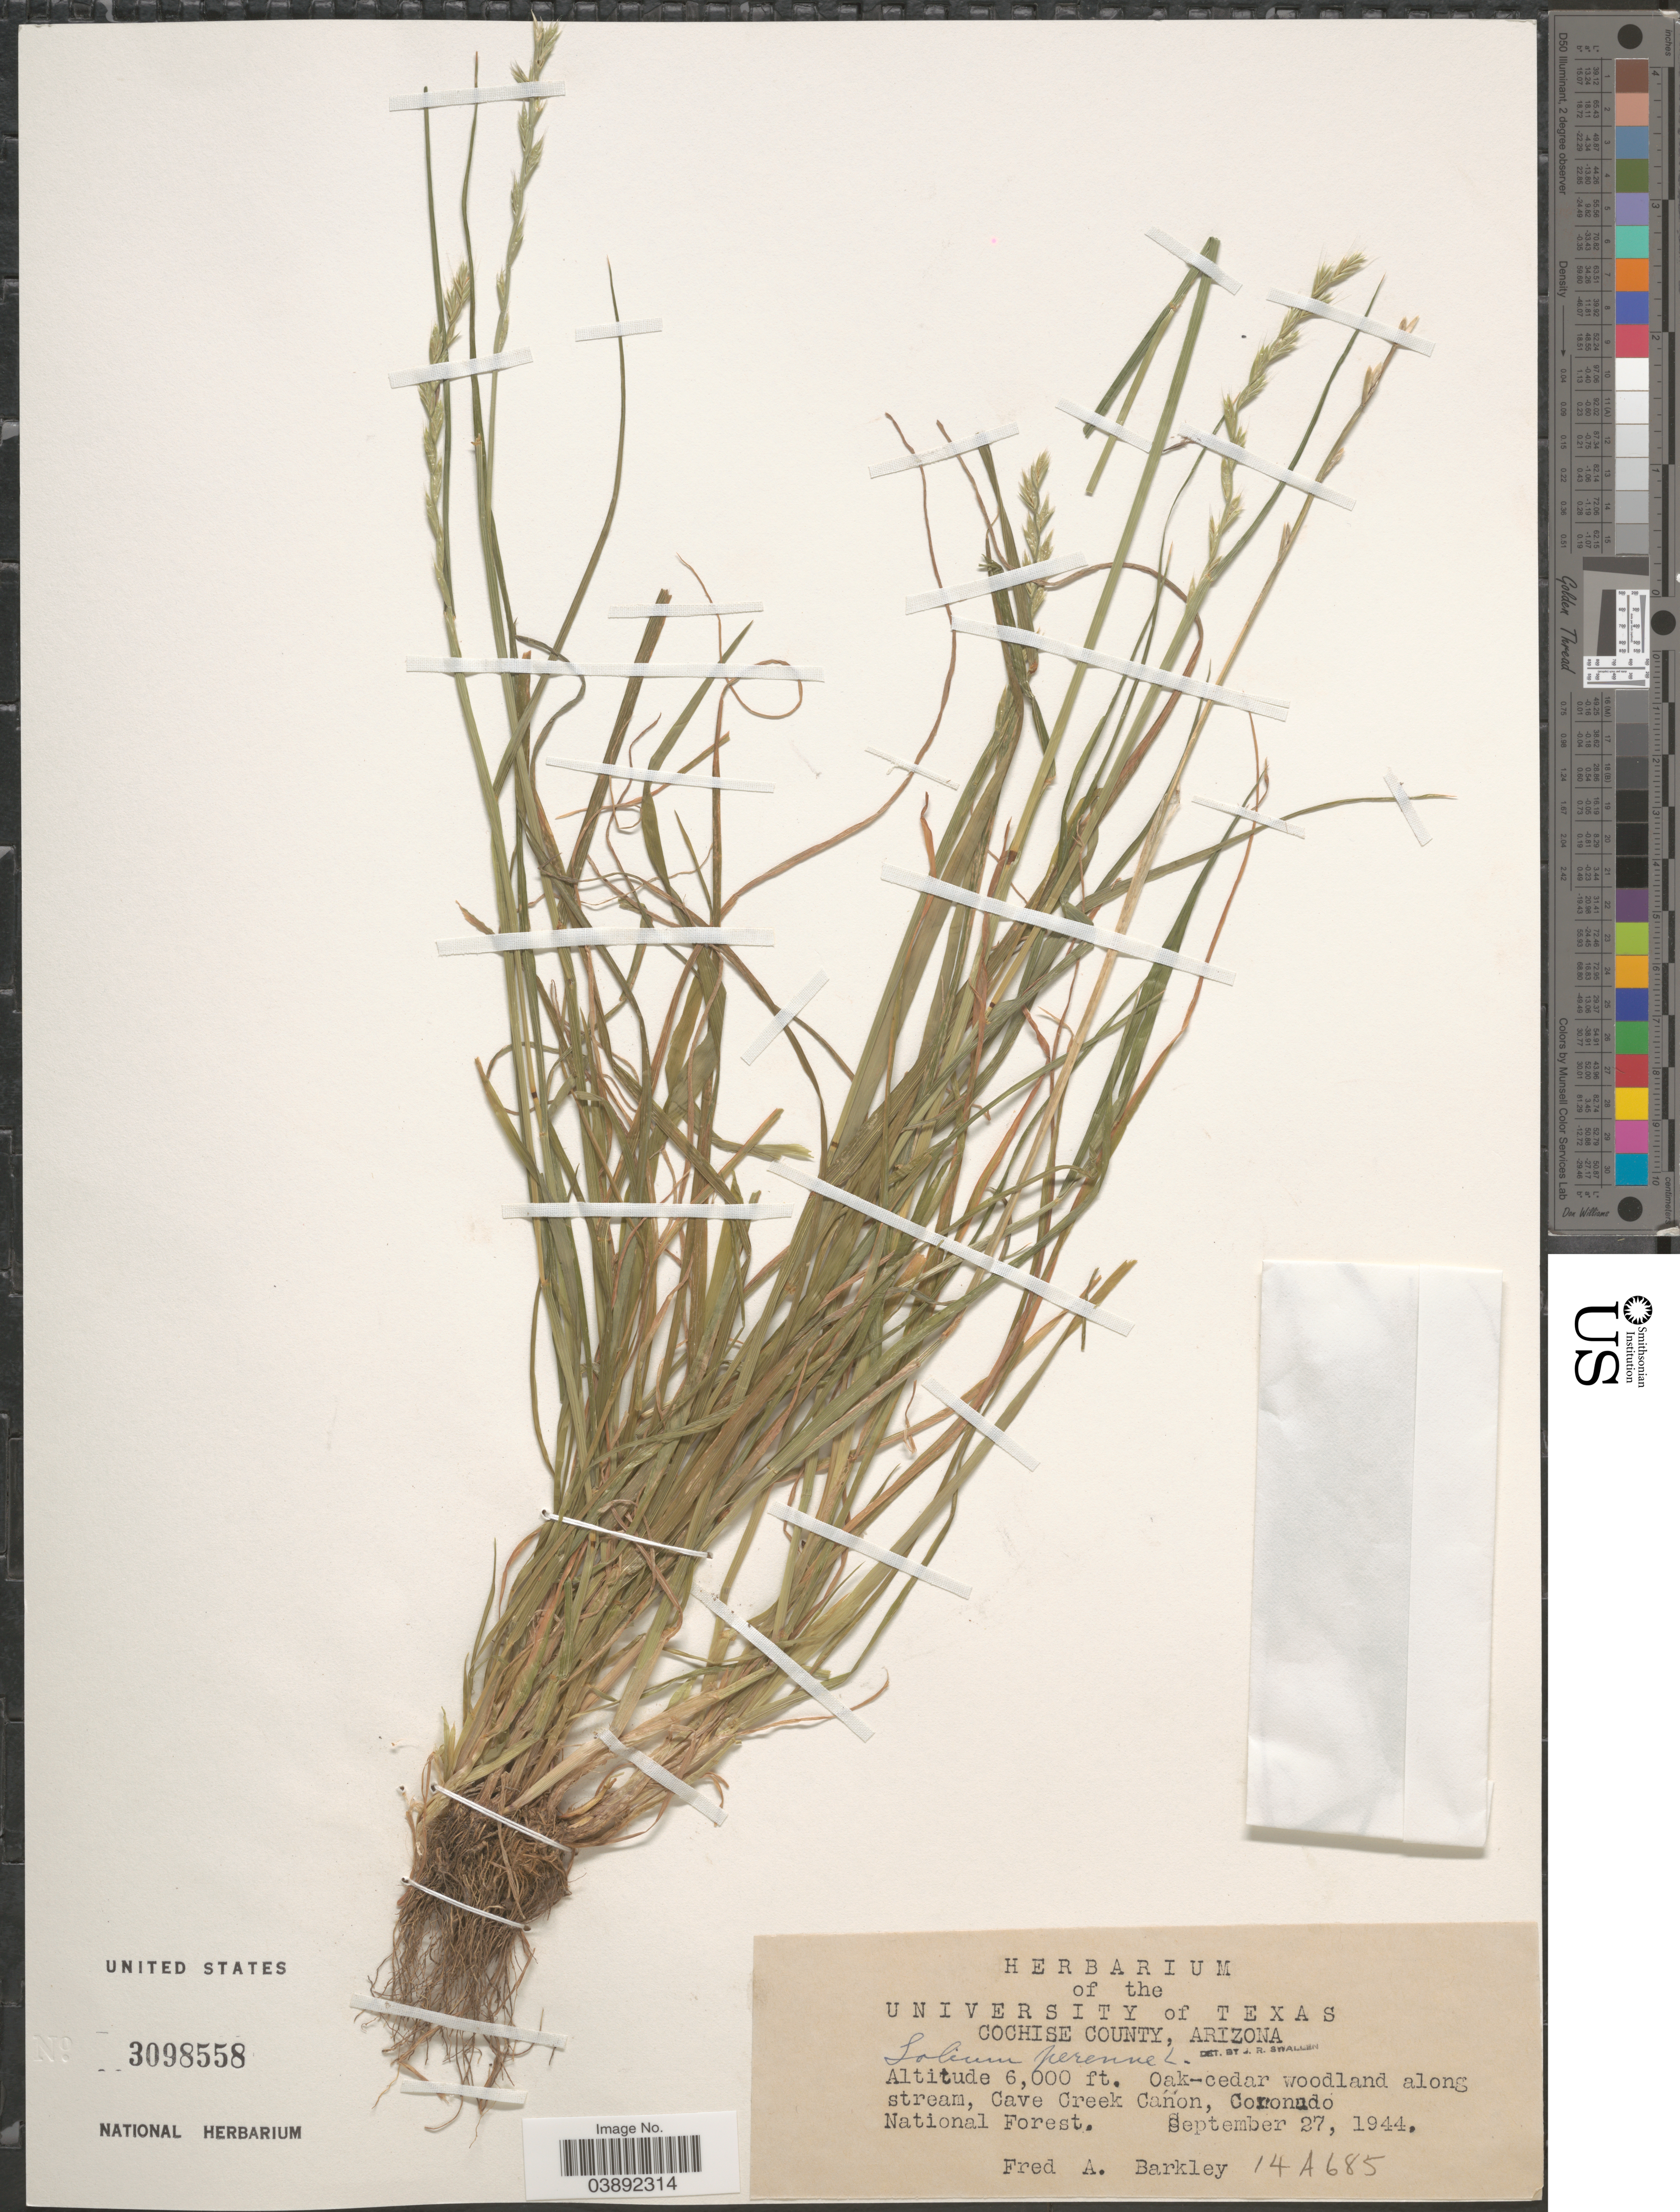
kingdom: Plantae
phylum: Tracheophyta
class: Liliopsida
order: Poales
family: Poaceae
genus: Lolium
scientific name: Lolium multiflorum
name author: Lam.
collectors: F. A. Barkley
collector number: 14A685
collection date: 1944-09-27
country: United States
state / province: Arizona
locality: Cochise County. Oak-cedar woodland along stream, Cave Creek Canon, Coronado National Forest.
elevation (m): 1829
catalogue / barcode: US 3098558